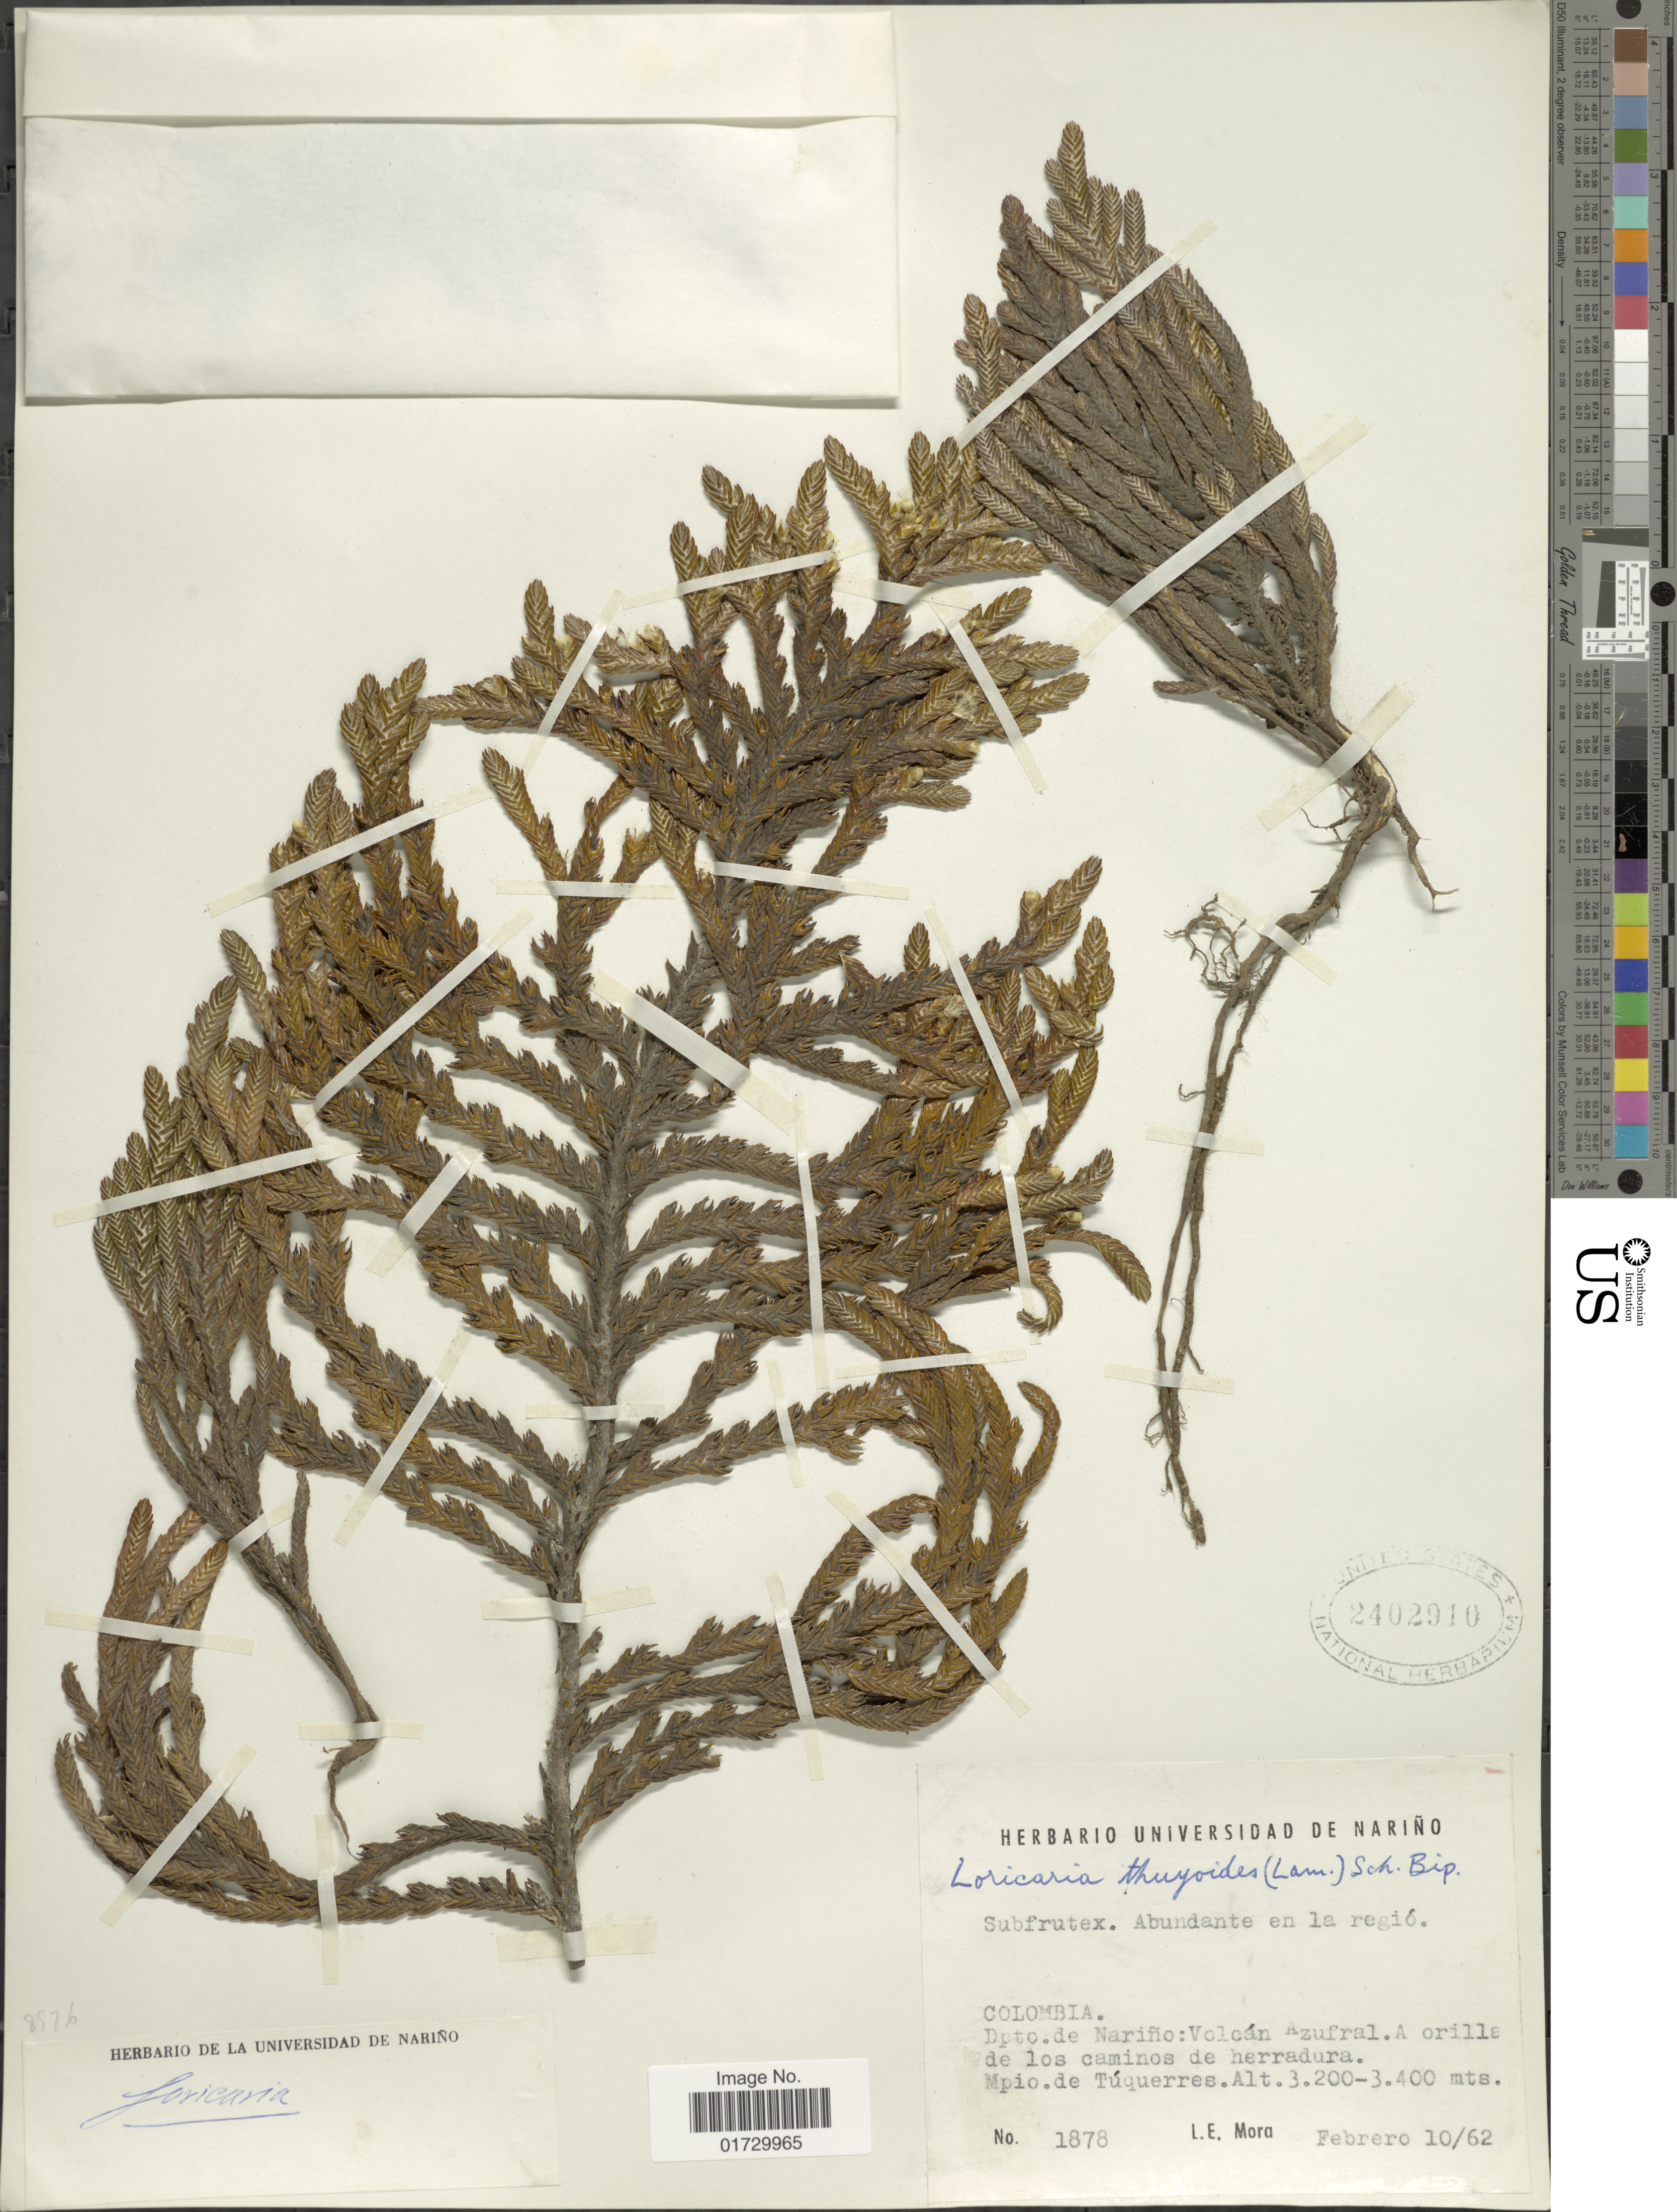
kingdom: Plantae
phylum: Tracheophyta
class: Magnoliopsida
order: Asterales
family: Asteraceae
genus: Loricaria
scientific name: Loricaria thuyoides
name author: (Lam.) Sch. Bip.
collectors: L. Mora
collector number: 1878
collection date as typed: Transcribed d/m/y: 10/2/62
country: Colombia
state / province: Nariño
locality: Volcan Azufral. A orilla de los caminos de herradura. Mpio. de Tuquerres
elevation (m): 3200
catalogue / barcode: US 2402910